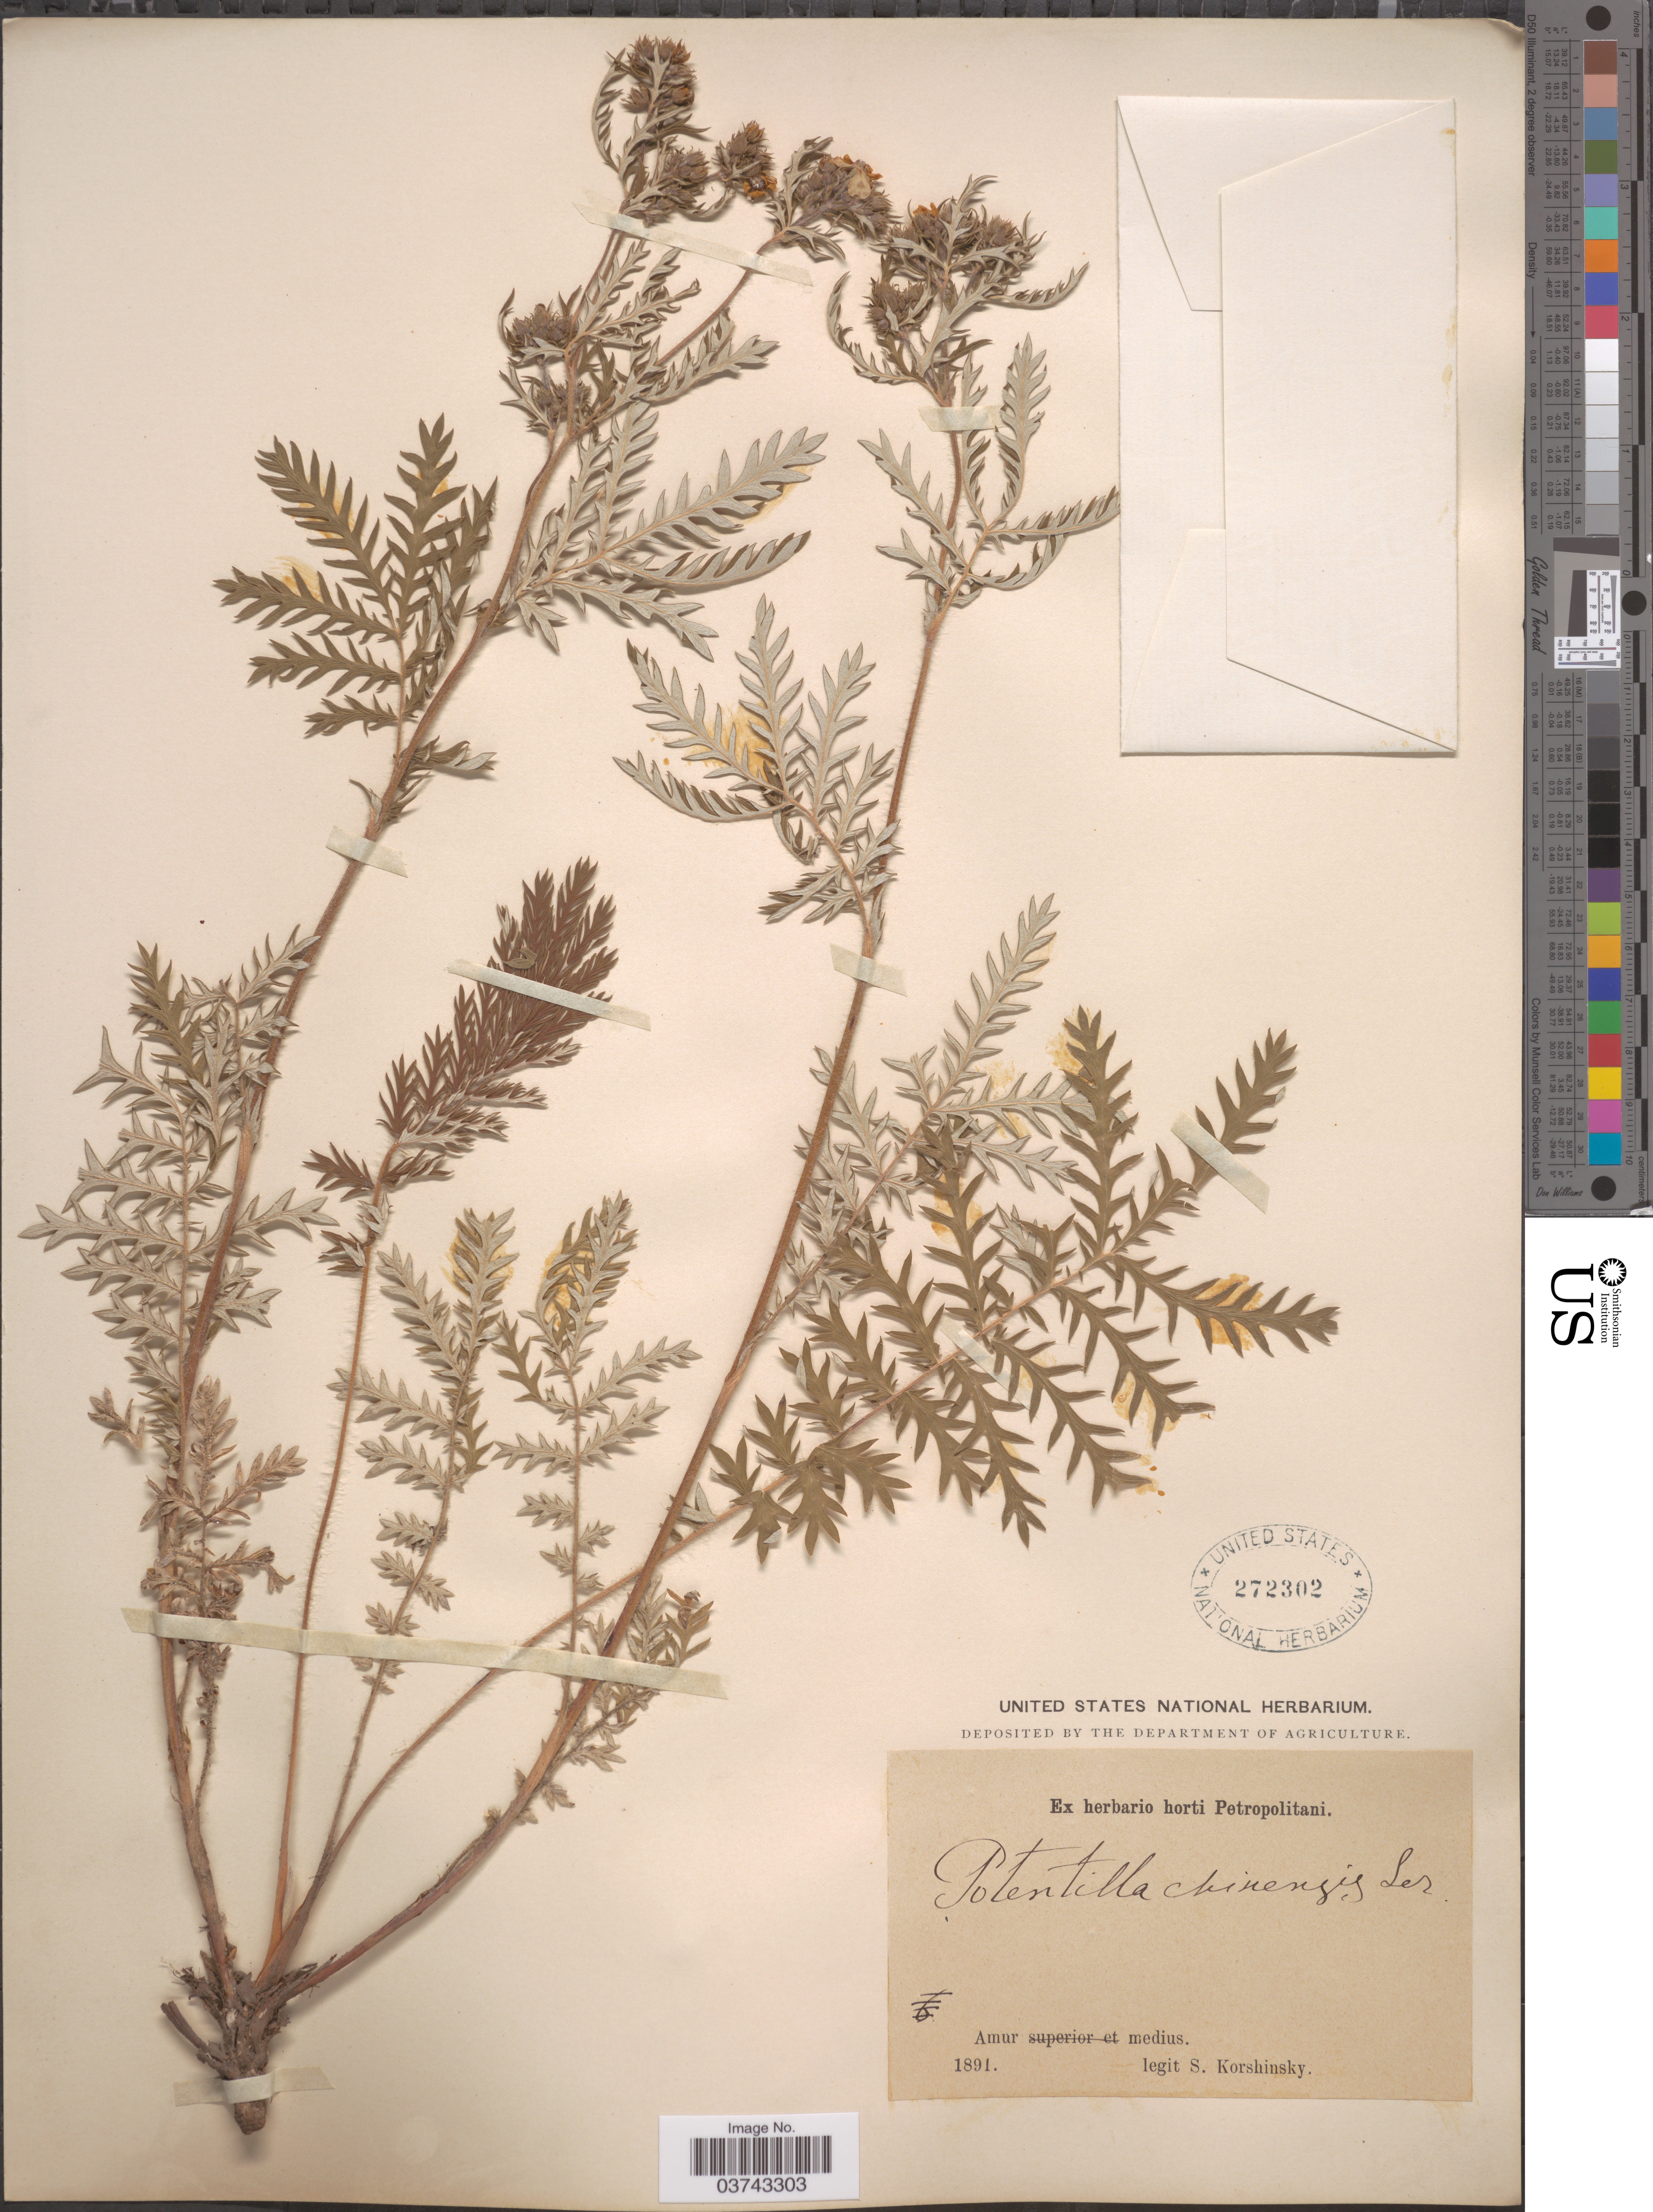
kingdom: Plantae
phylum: Tracheophyta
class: Magnoliopsida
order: Rosales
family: Rosaceae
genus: Potentilla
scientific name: Potentilla chinensis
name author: Ser.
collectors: S. I. Korshinsky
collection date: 1891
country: Russian Federation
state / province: Amur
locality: Amur medius.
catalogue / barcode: US 272302